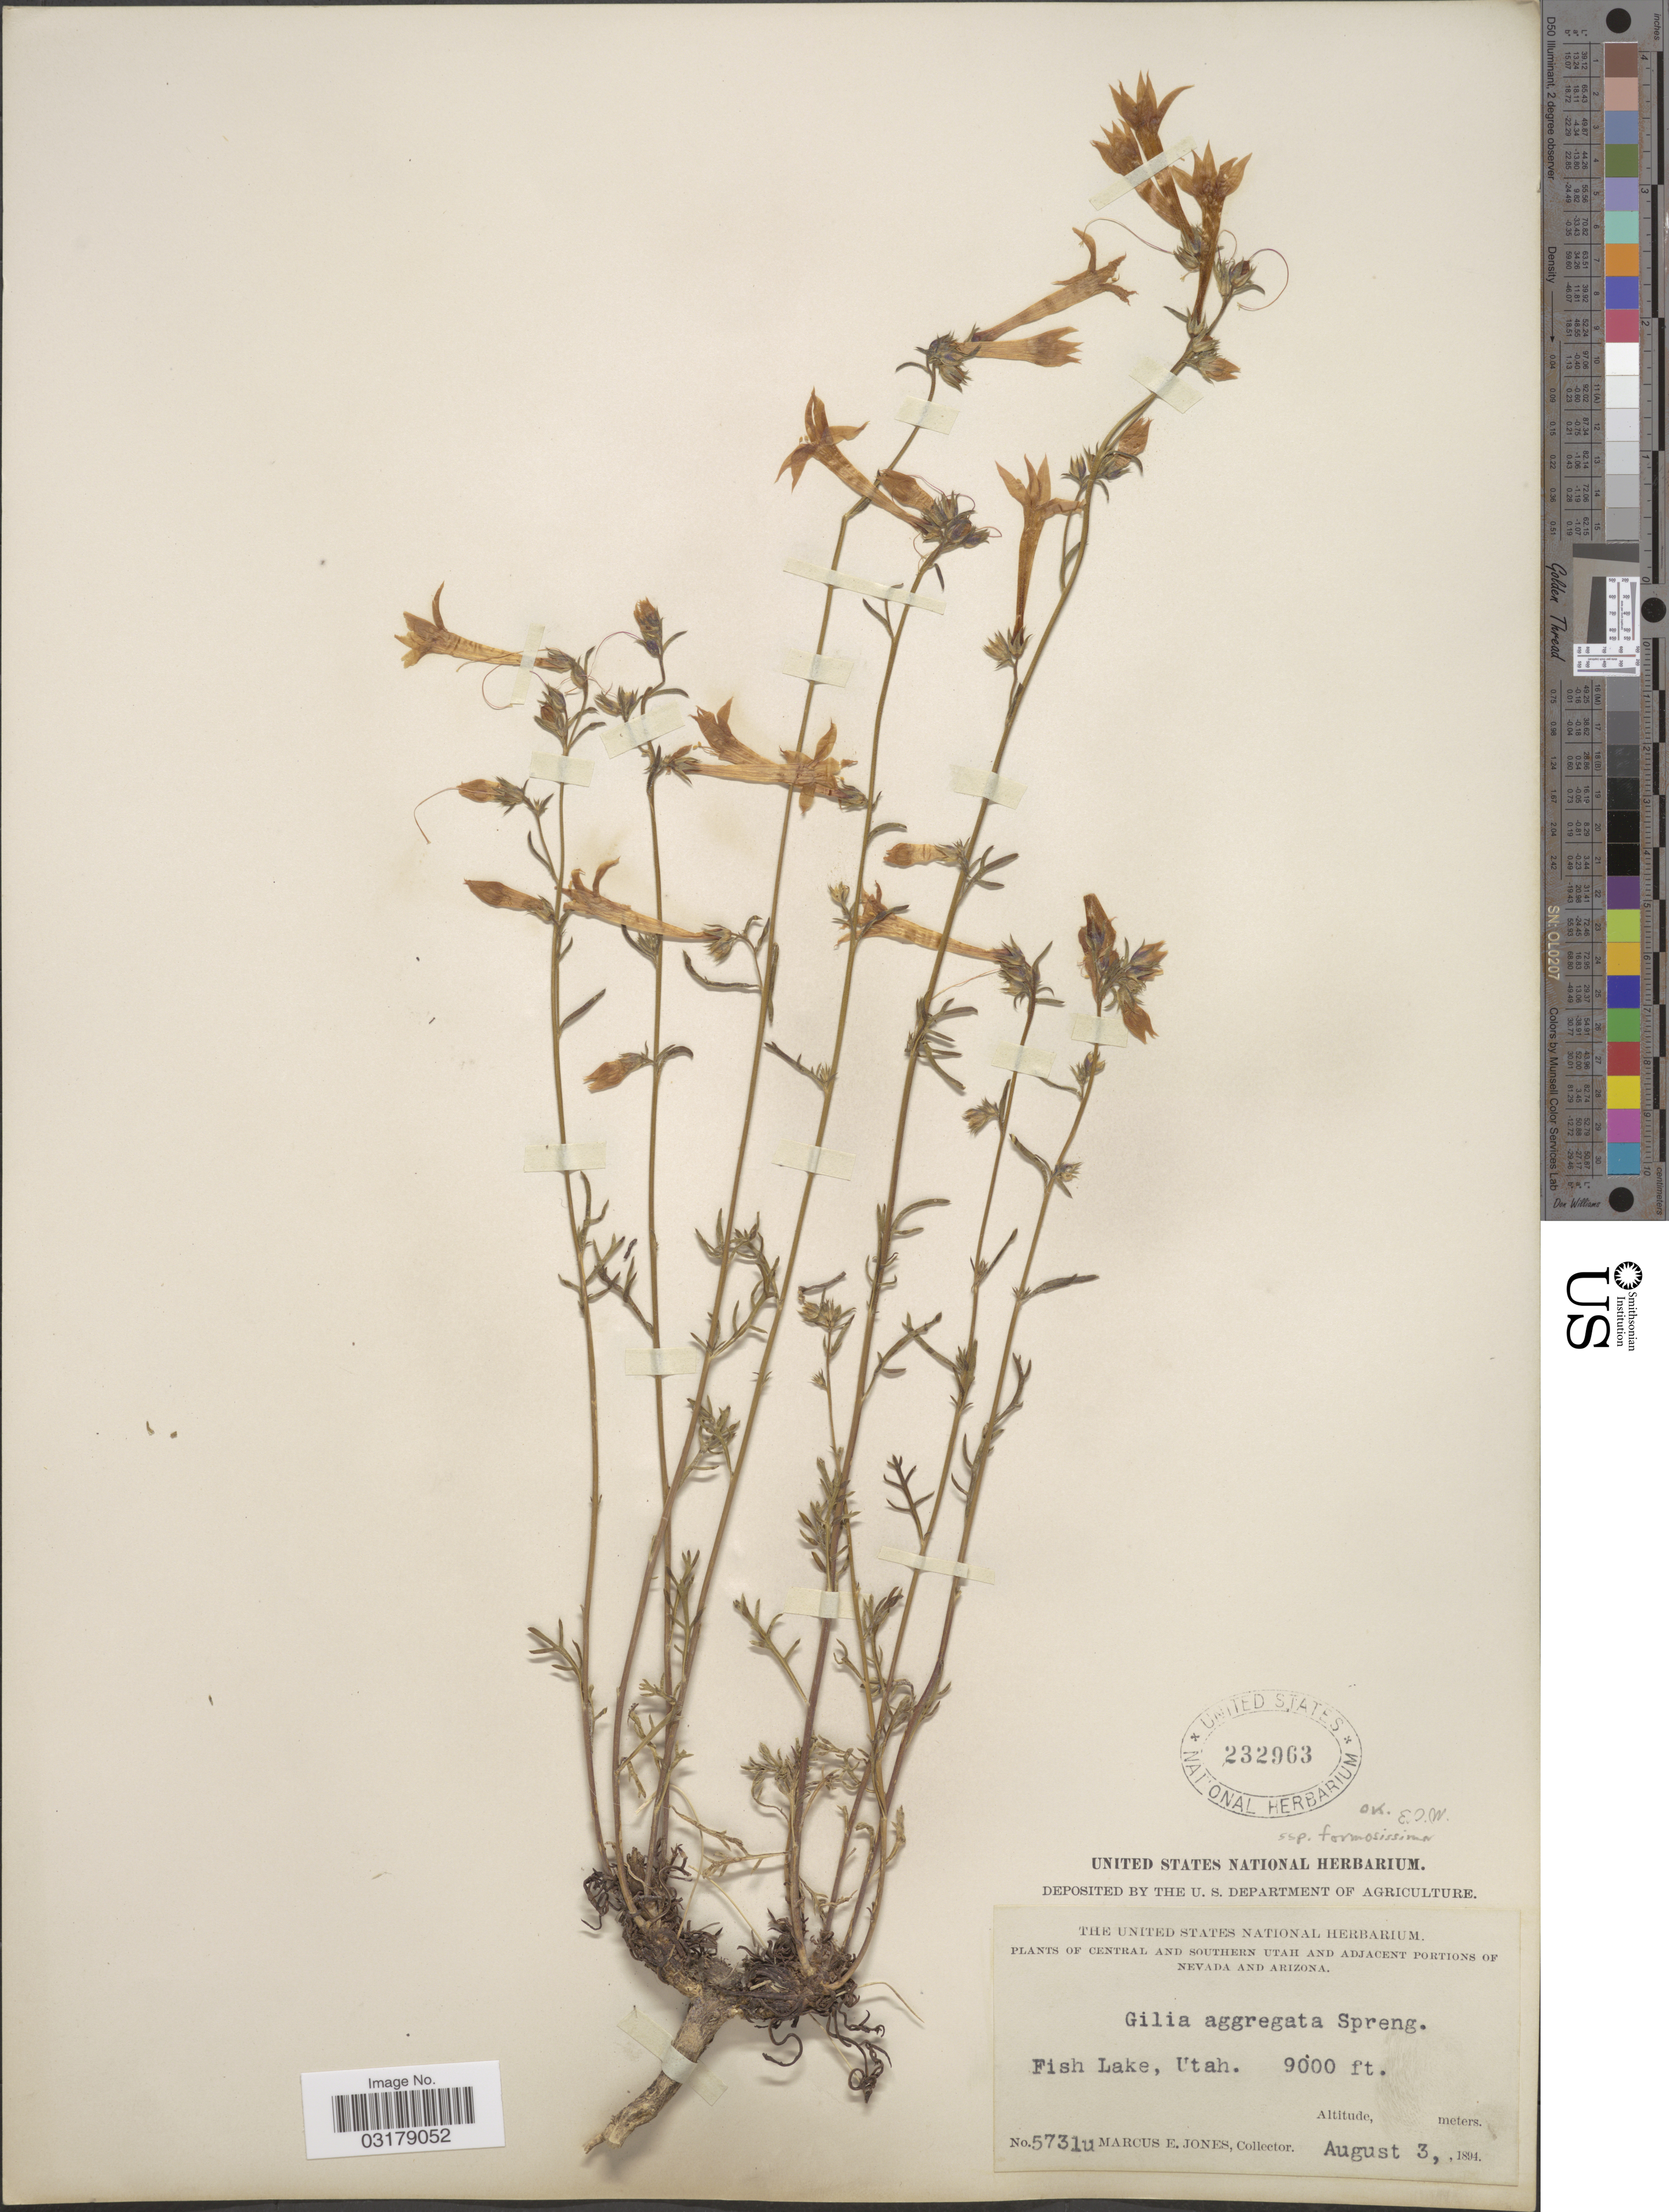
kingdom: Plantae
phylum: Tracheophyta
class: Magnoliopsida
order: Ericales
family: Polemoniaceae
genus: Ipomopsis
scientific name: Ipomopsis aggregata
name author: (Pursh) V.E. Grant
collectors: M. E. Jones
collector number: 5731u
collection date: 1894-08-03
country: United States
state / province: Utah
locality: Central and Southern Utah. Fish Lake.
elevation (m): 2743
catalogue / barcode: US 232963